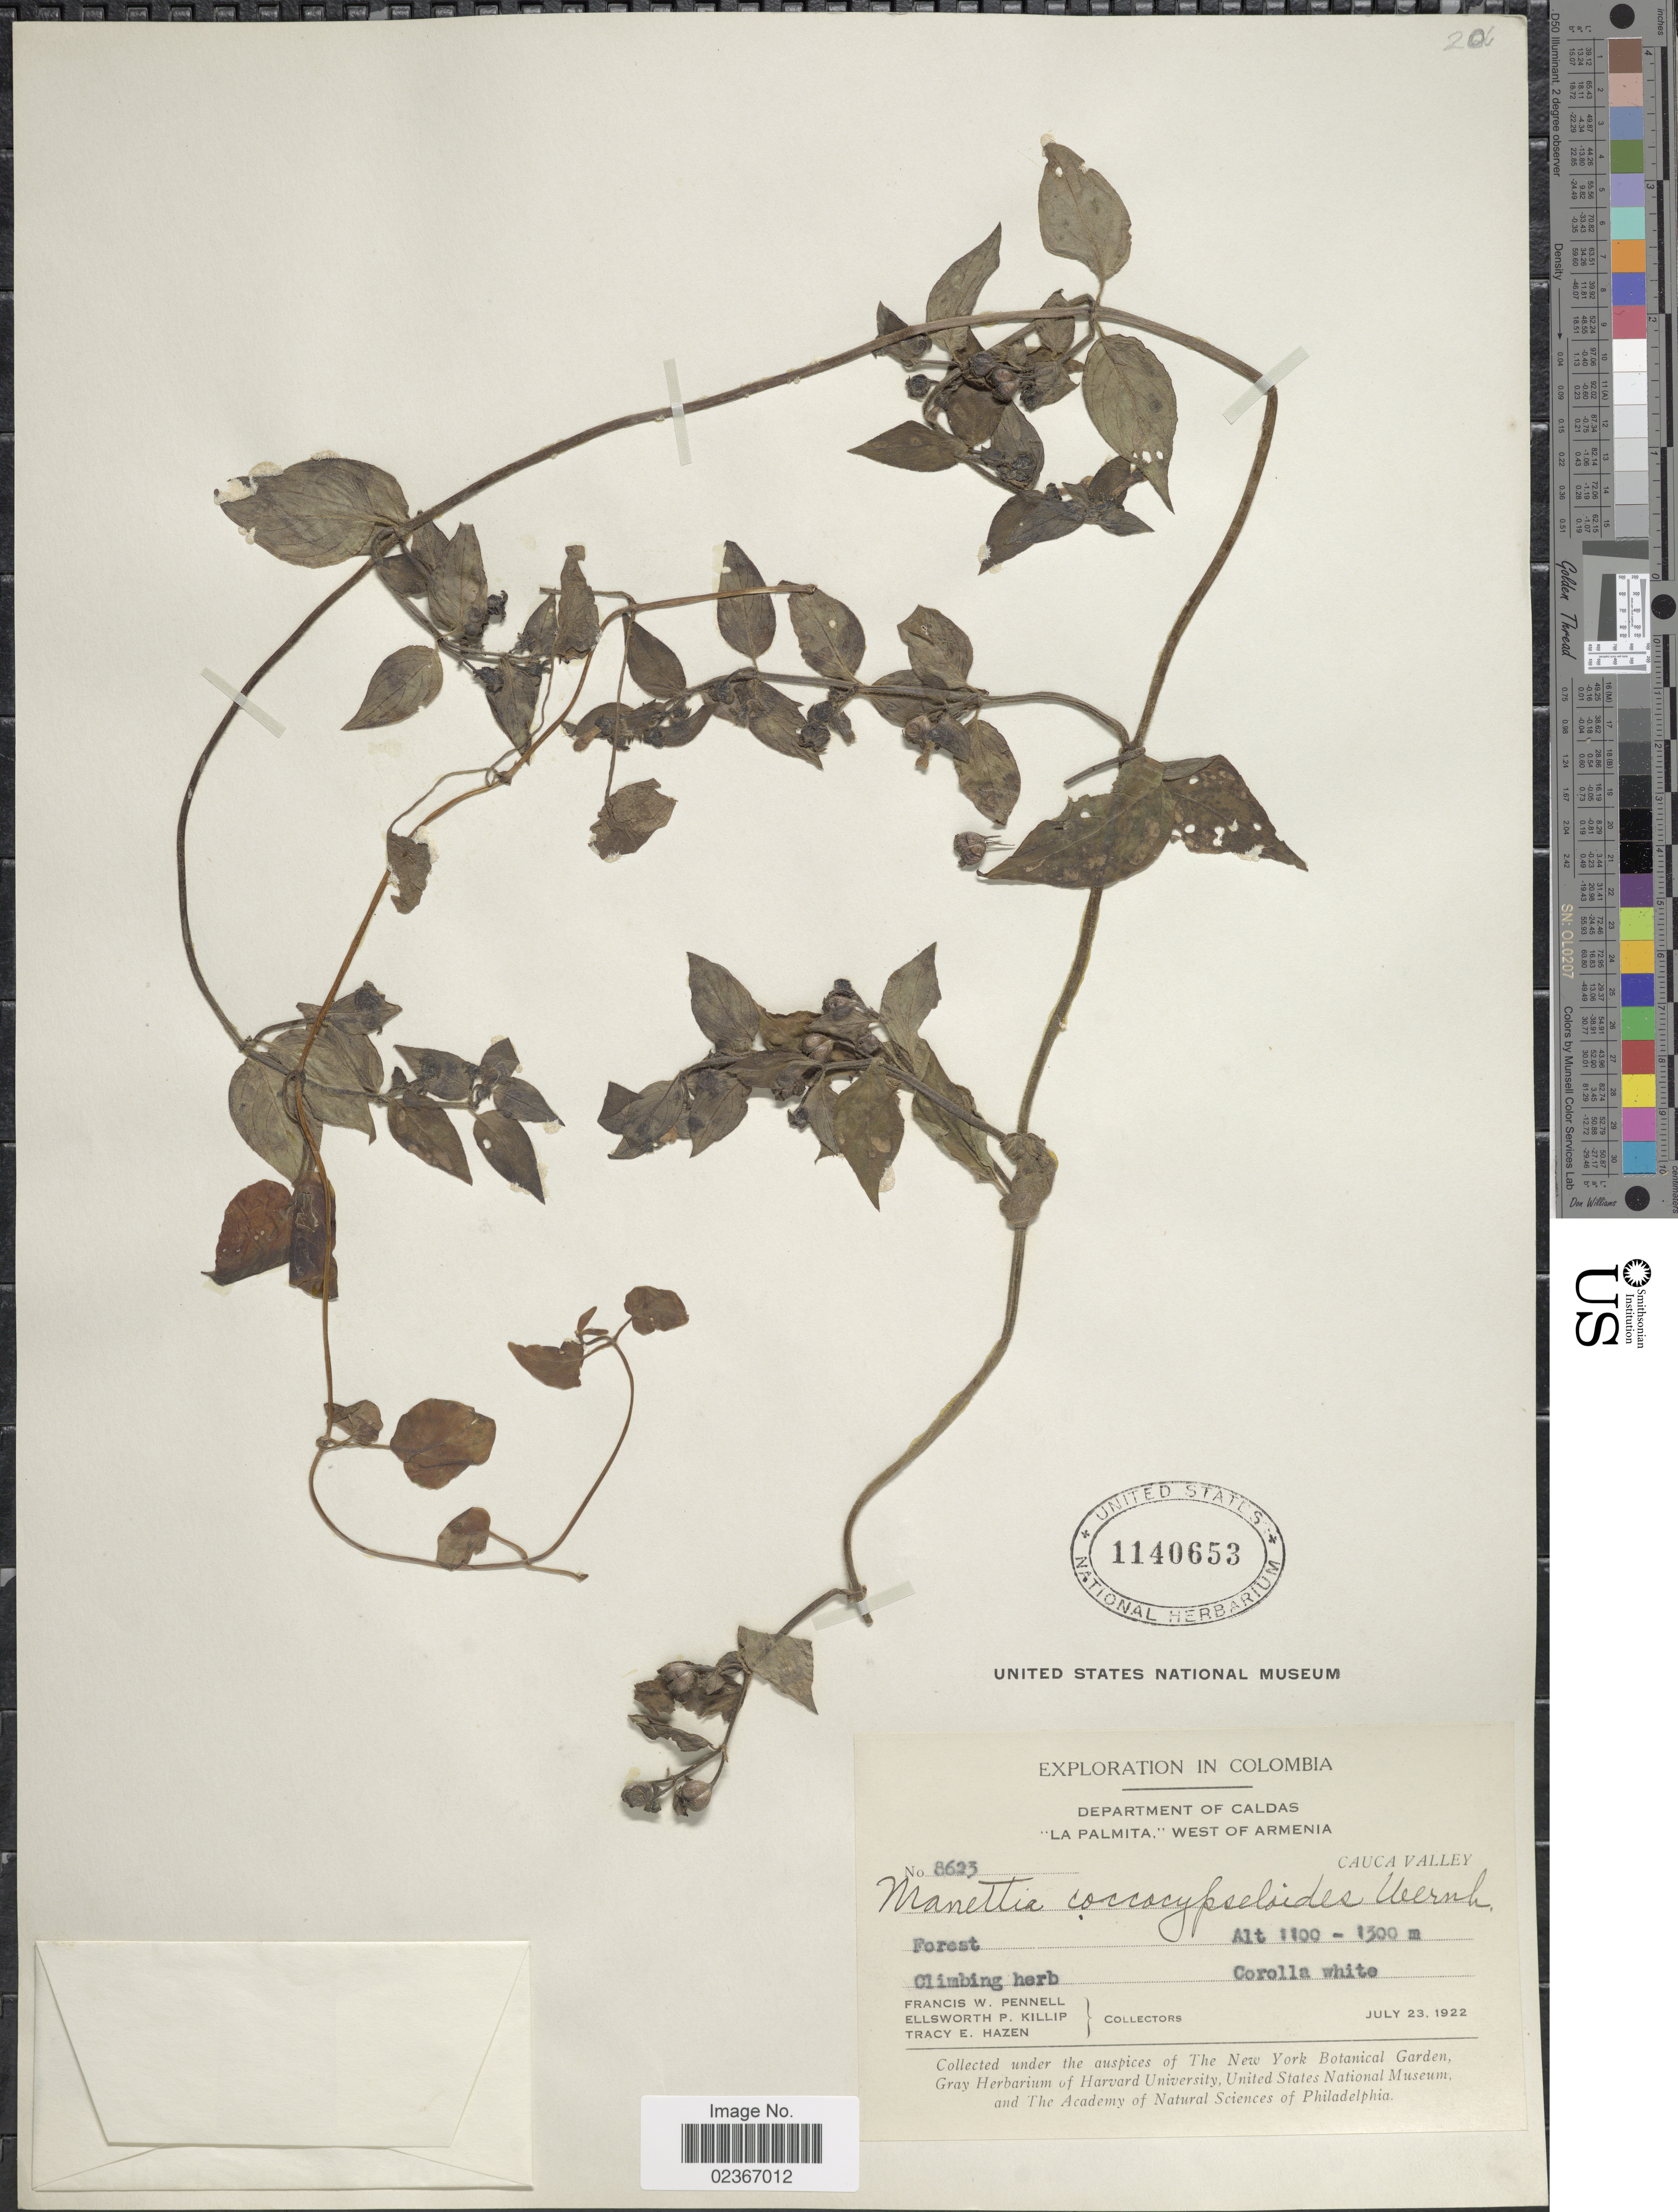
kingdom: Plantae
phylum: Tracheophyta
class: Magnoliopsida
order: Gentianales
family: Rubiaceae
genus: Manettia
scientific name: Manettia coccocypseloides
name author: Wernham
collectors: F. W. Pennell, E. P. Killip & T. E. Hazen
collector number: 8623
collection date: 1922-07-23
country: Colombia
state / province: Caldas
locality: Department of Caldas. "La Palmita," West of Armenia. Cauca Valley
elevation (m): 1100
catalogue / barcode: US 1140653